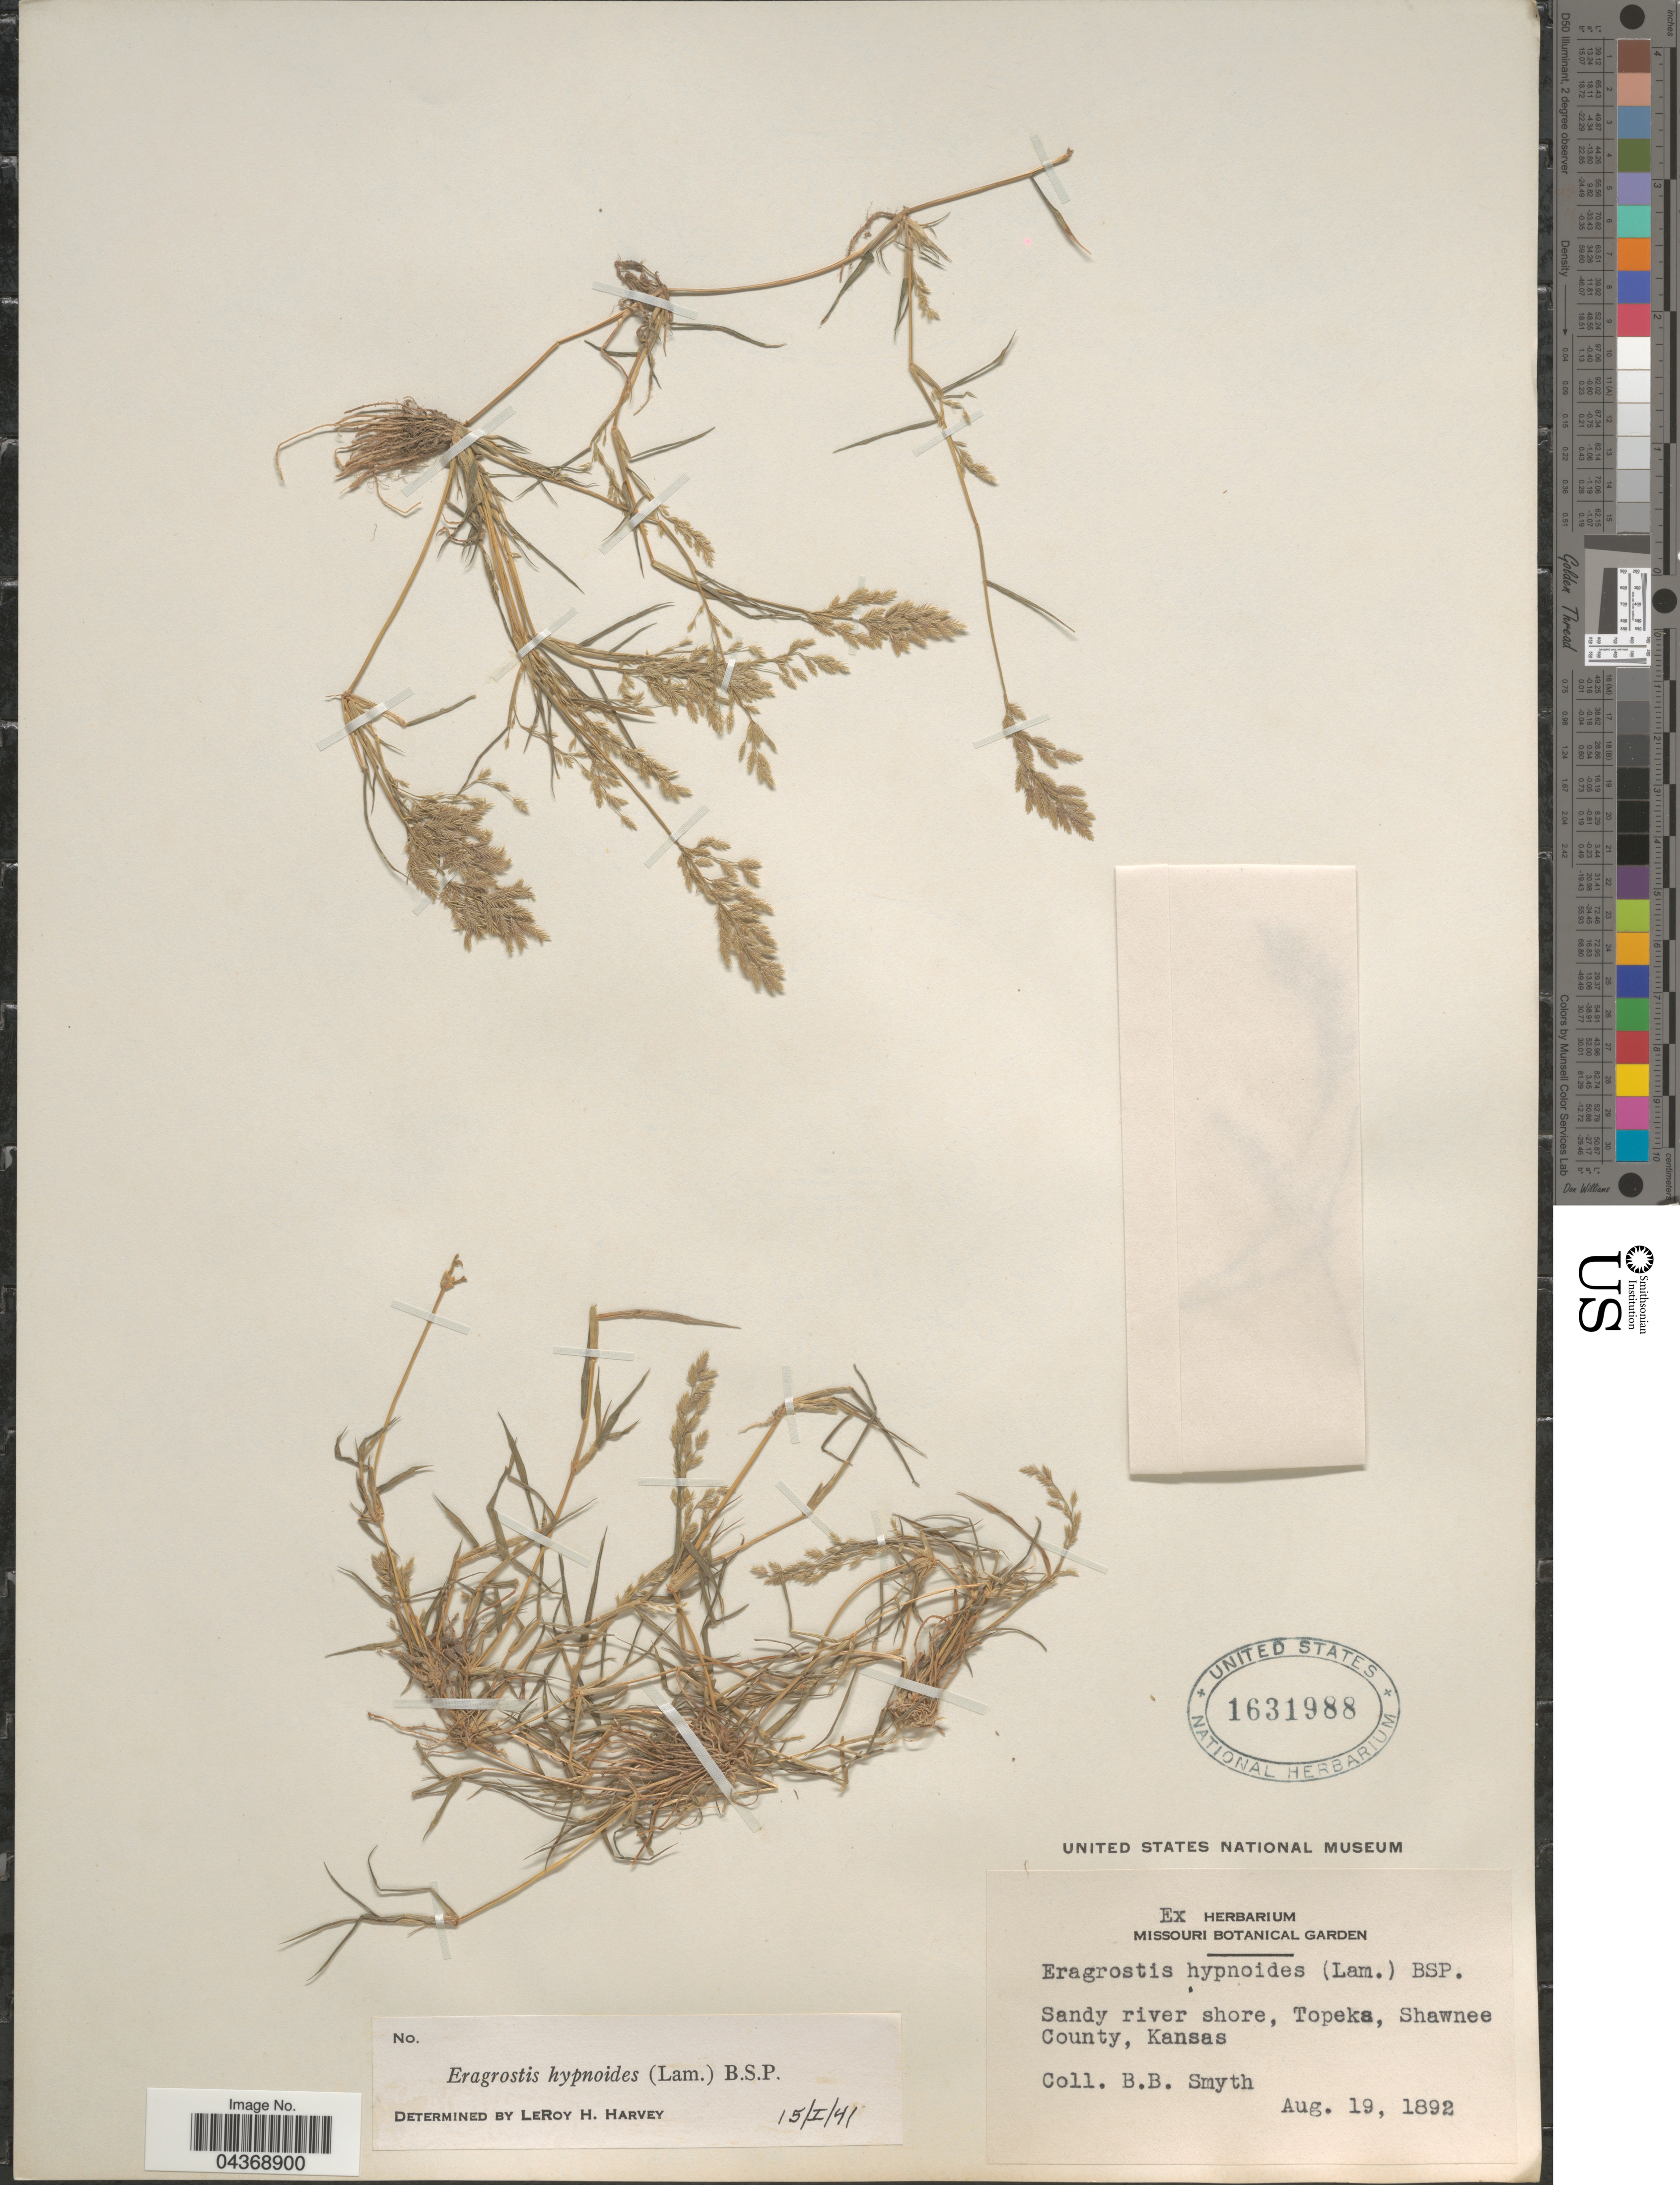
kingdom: Plantae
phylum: Tracheophyta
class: Liliopsida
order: Poales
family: Poaceae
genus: Eragrostis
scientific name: Eragrostis hypnoides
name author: (Lam.) Britton, Stearns & Poggenb.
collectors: B. Smyth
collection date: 1892-08-19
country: United States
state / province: Kansas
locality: Topeka, Shawnee County.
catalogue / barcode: US 1631988